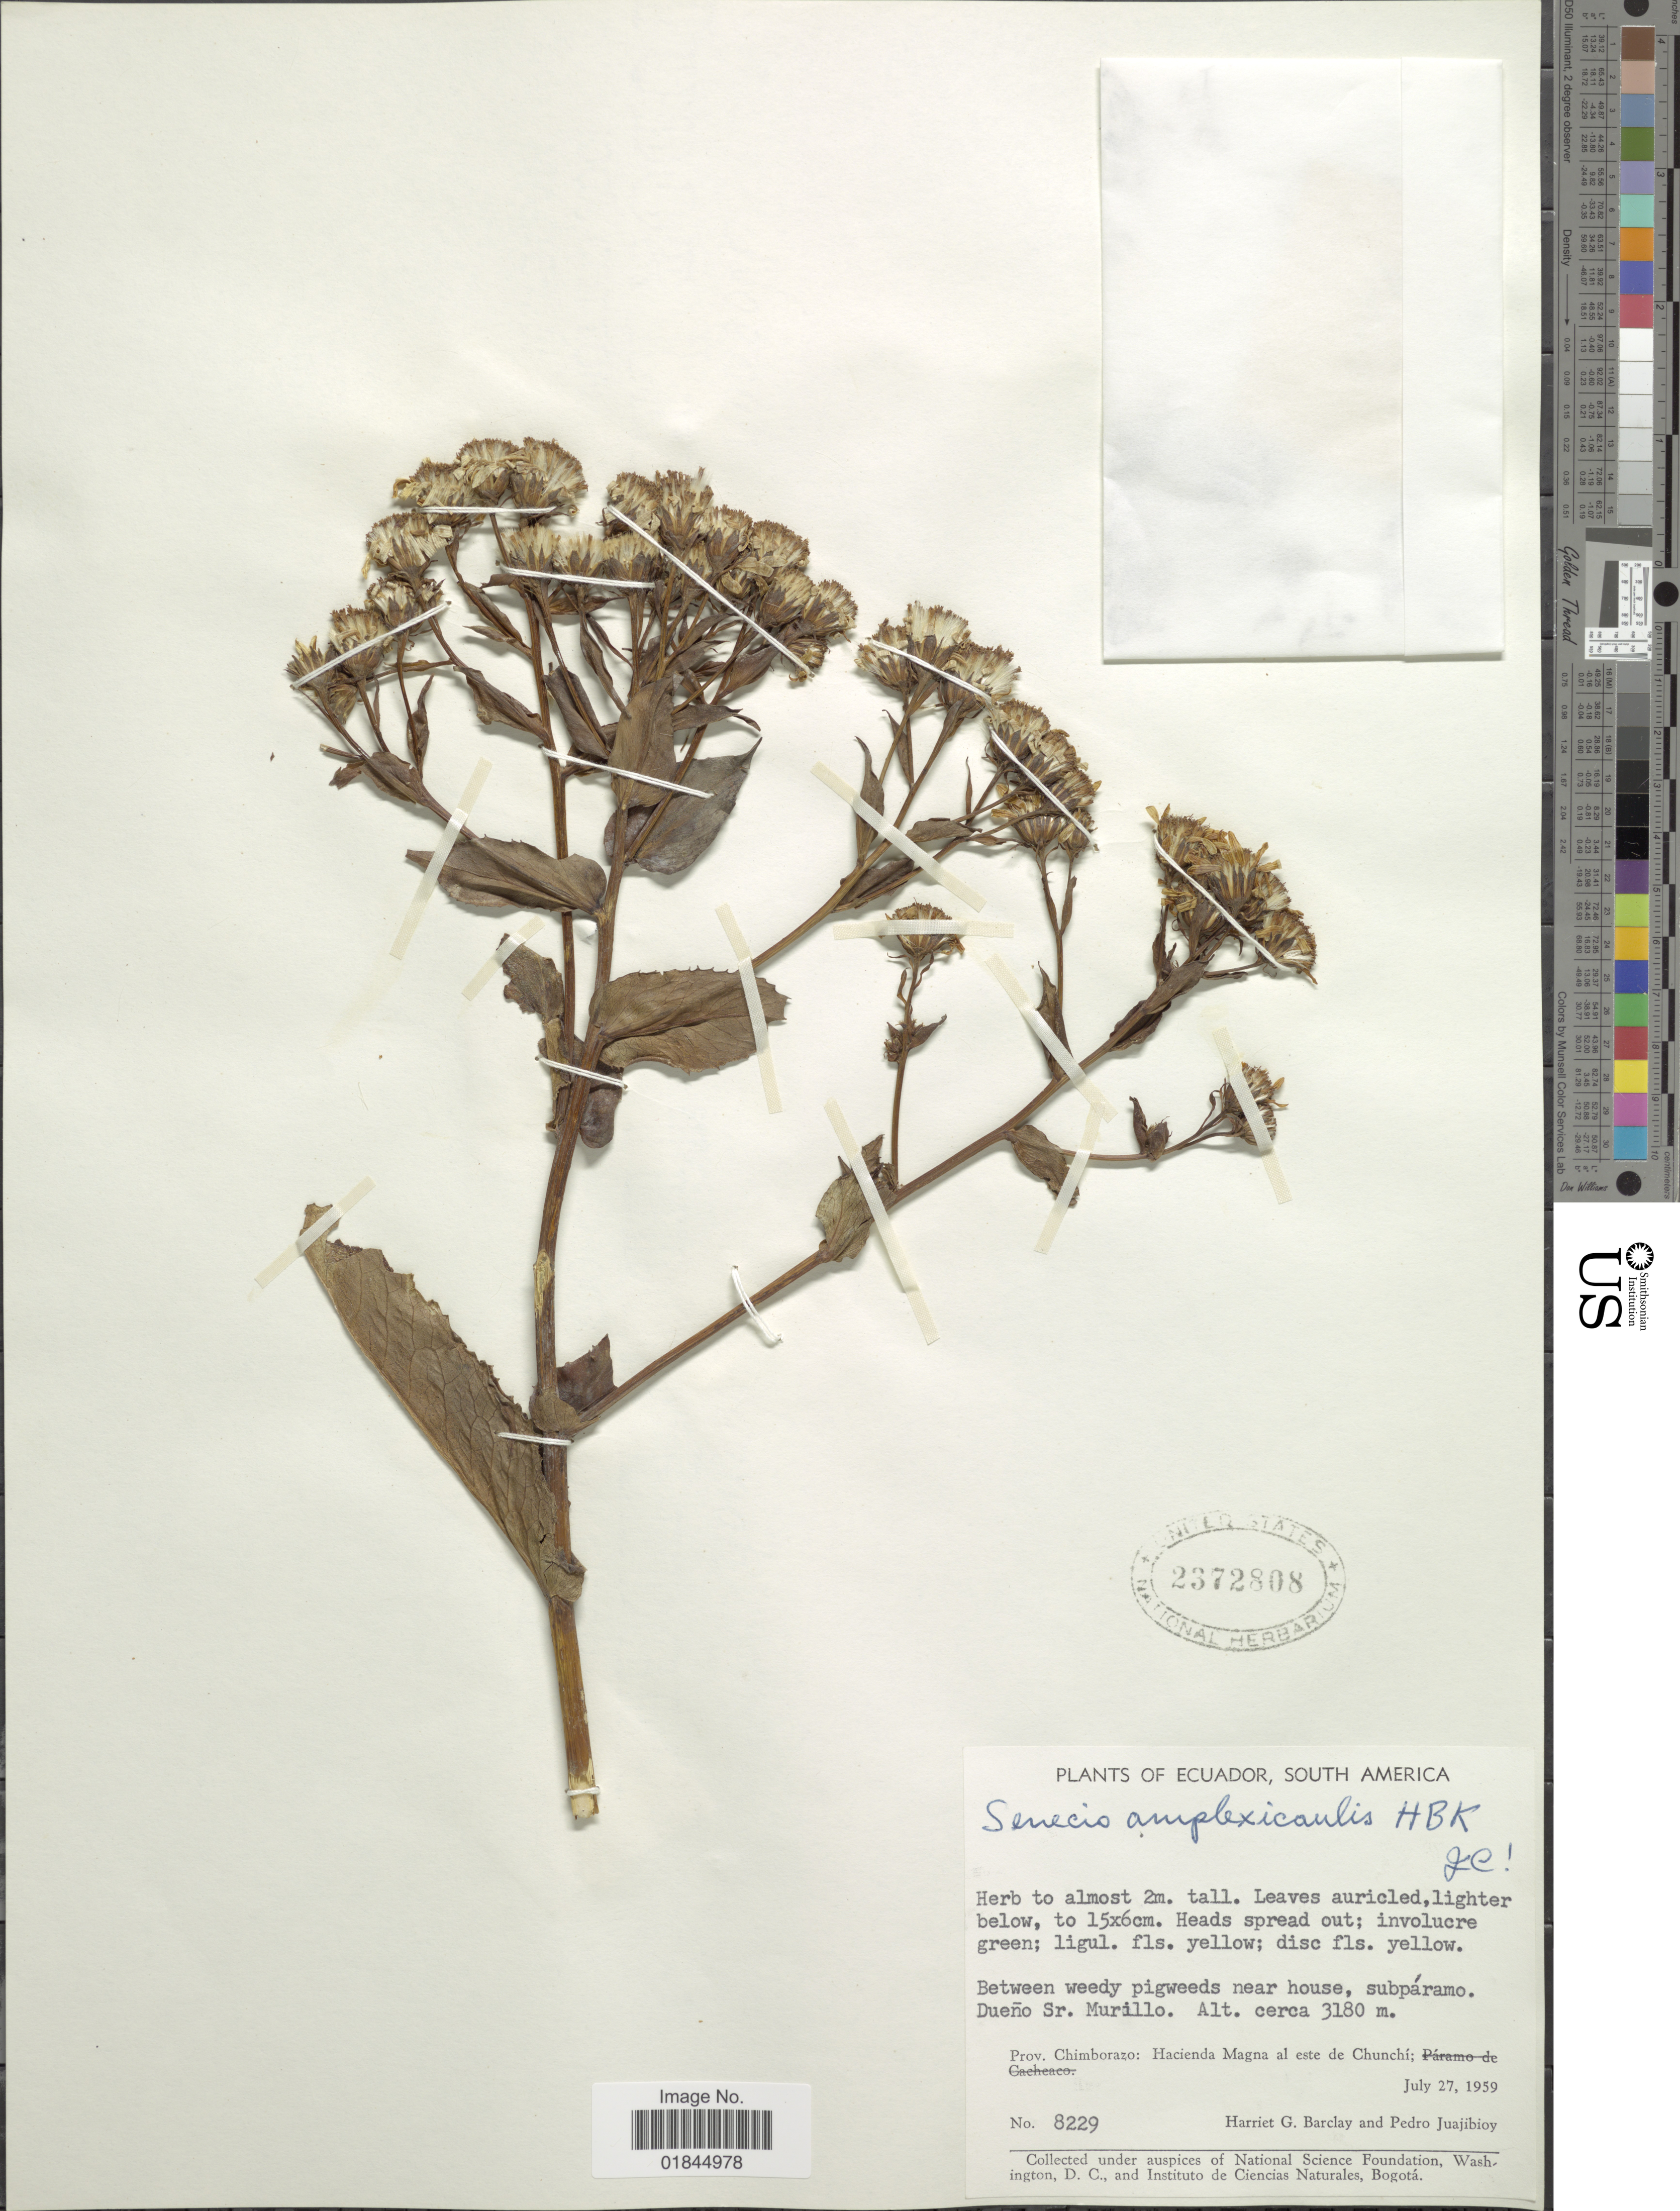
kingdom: Plantae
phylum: Tracheophyta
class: Magnoliopsida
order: Asterales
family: Asteraceae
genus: Pentacalia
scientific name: Pentacalia amplexicaulis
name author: Kunth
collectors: H. G. Barclay & P. Juajibioy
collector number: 8229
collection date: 1959-07-27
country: Ecuador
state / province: Chimborazo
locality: Hacienda Magna al este de Chunchi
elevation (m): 3180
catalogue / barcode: US 2372808